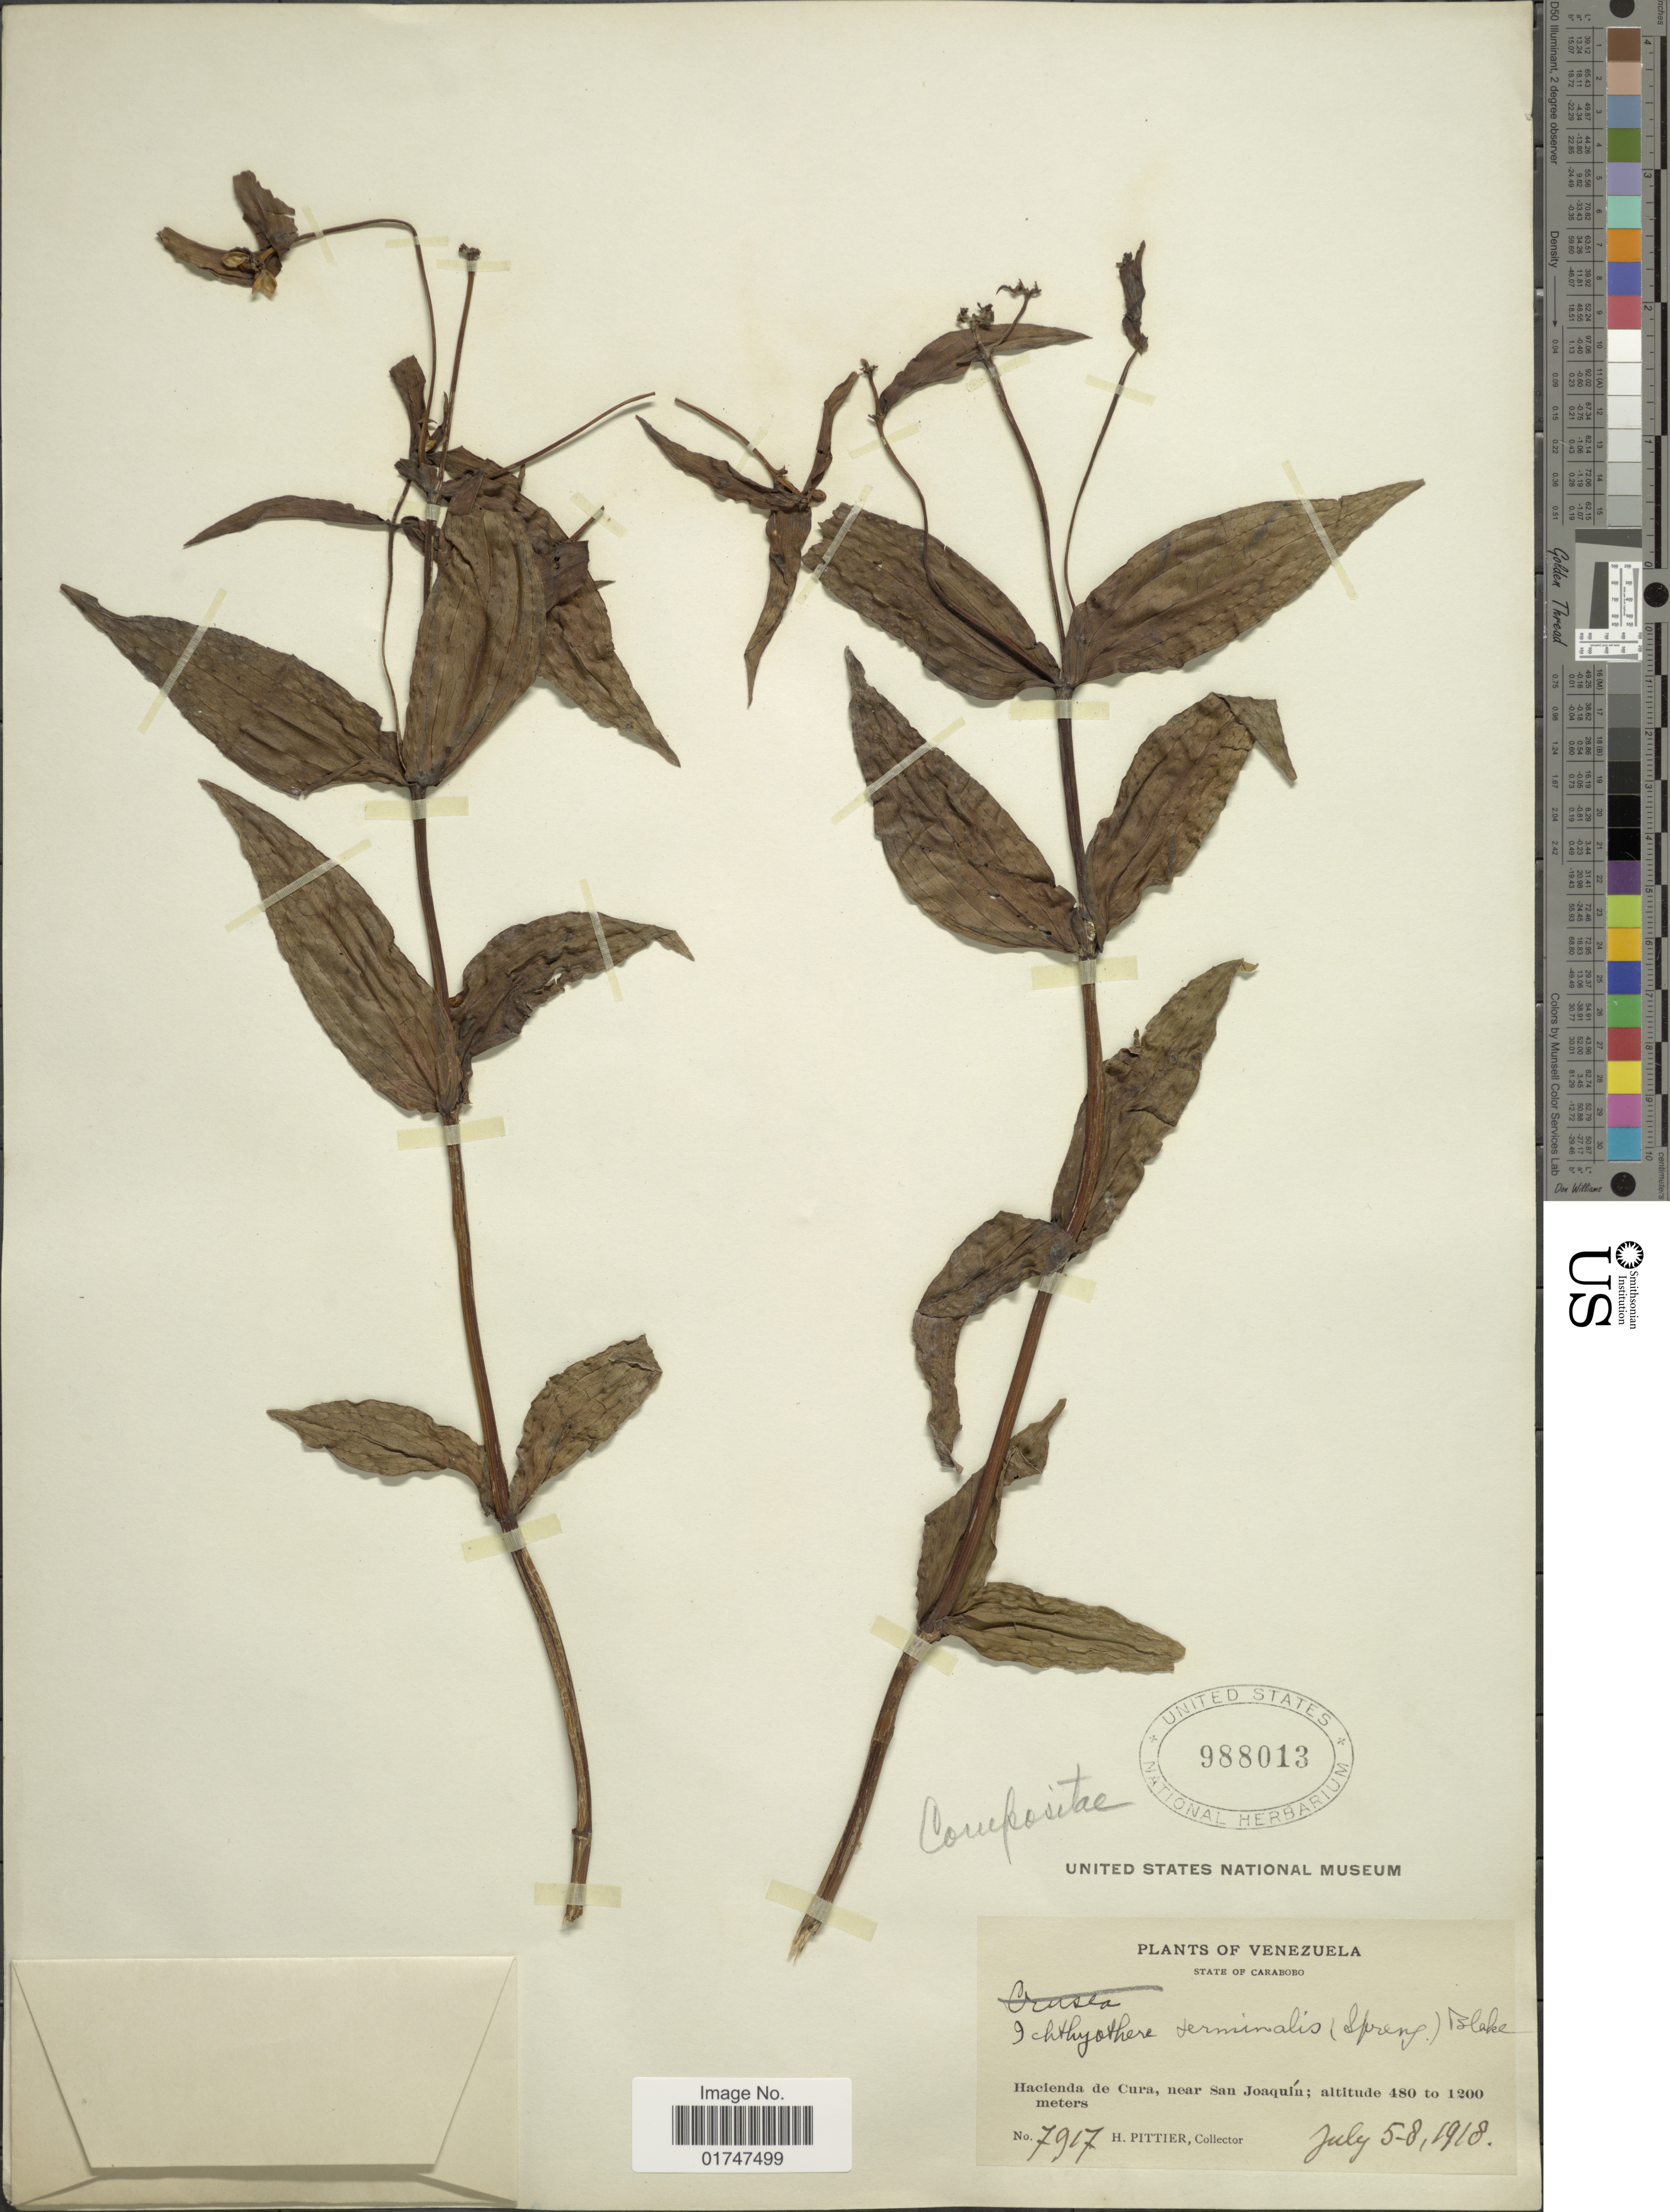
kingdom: Plantae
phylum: Tracheophyta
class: Magnoliopsida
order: Asterales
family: Asteraceae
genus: Ichthyothere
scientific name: Ichthyothere terminalis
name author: (Spreng.) S.F. Blake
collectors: H. F. Pittier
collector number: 7917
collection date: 1918-07-05/1918-07-08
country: Venezuela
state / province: Carabobo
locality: State of Carabobo. Hacienda de Cura, near San Joaquín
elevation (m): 480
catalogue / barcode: US 988013